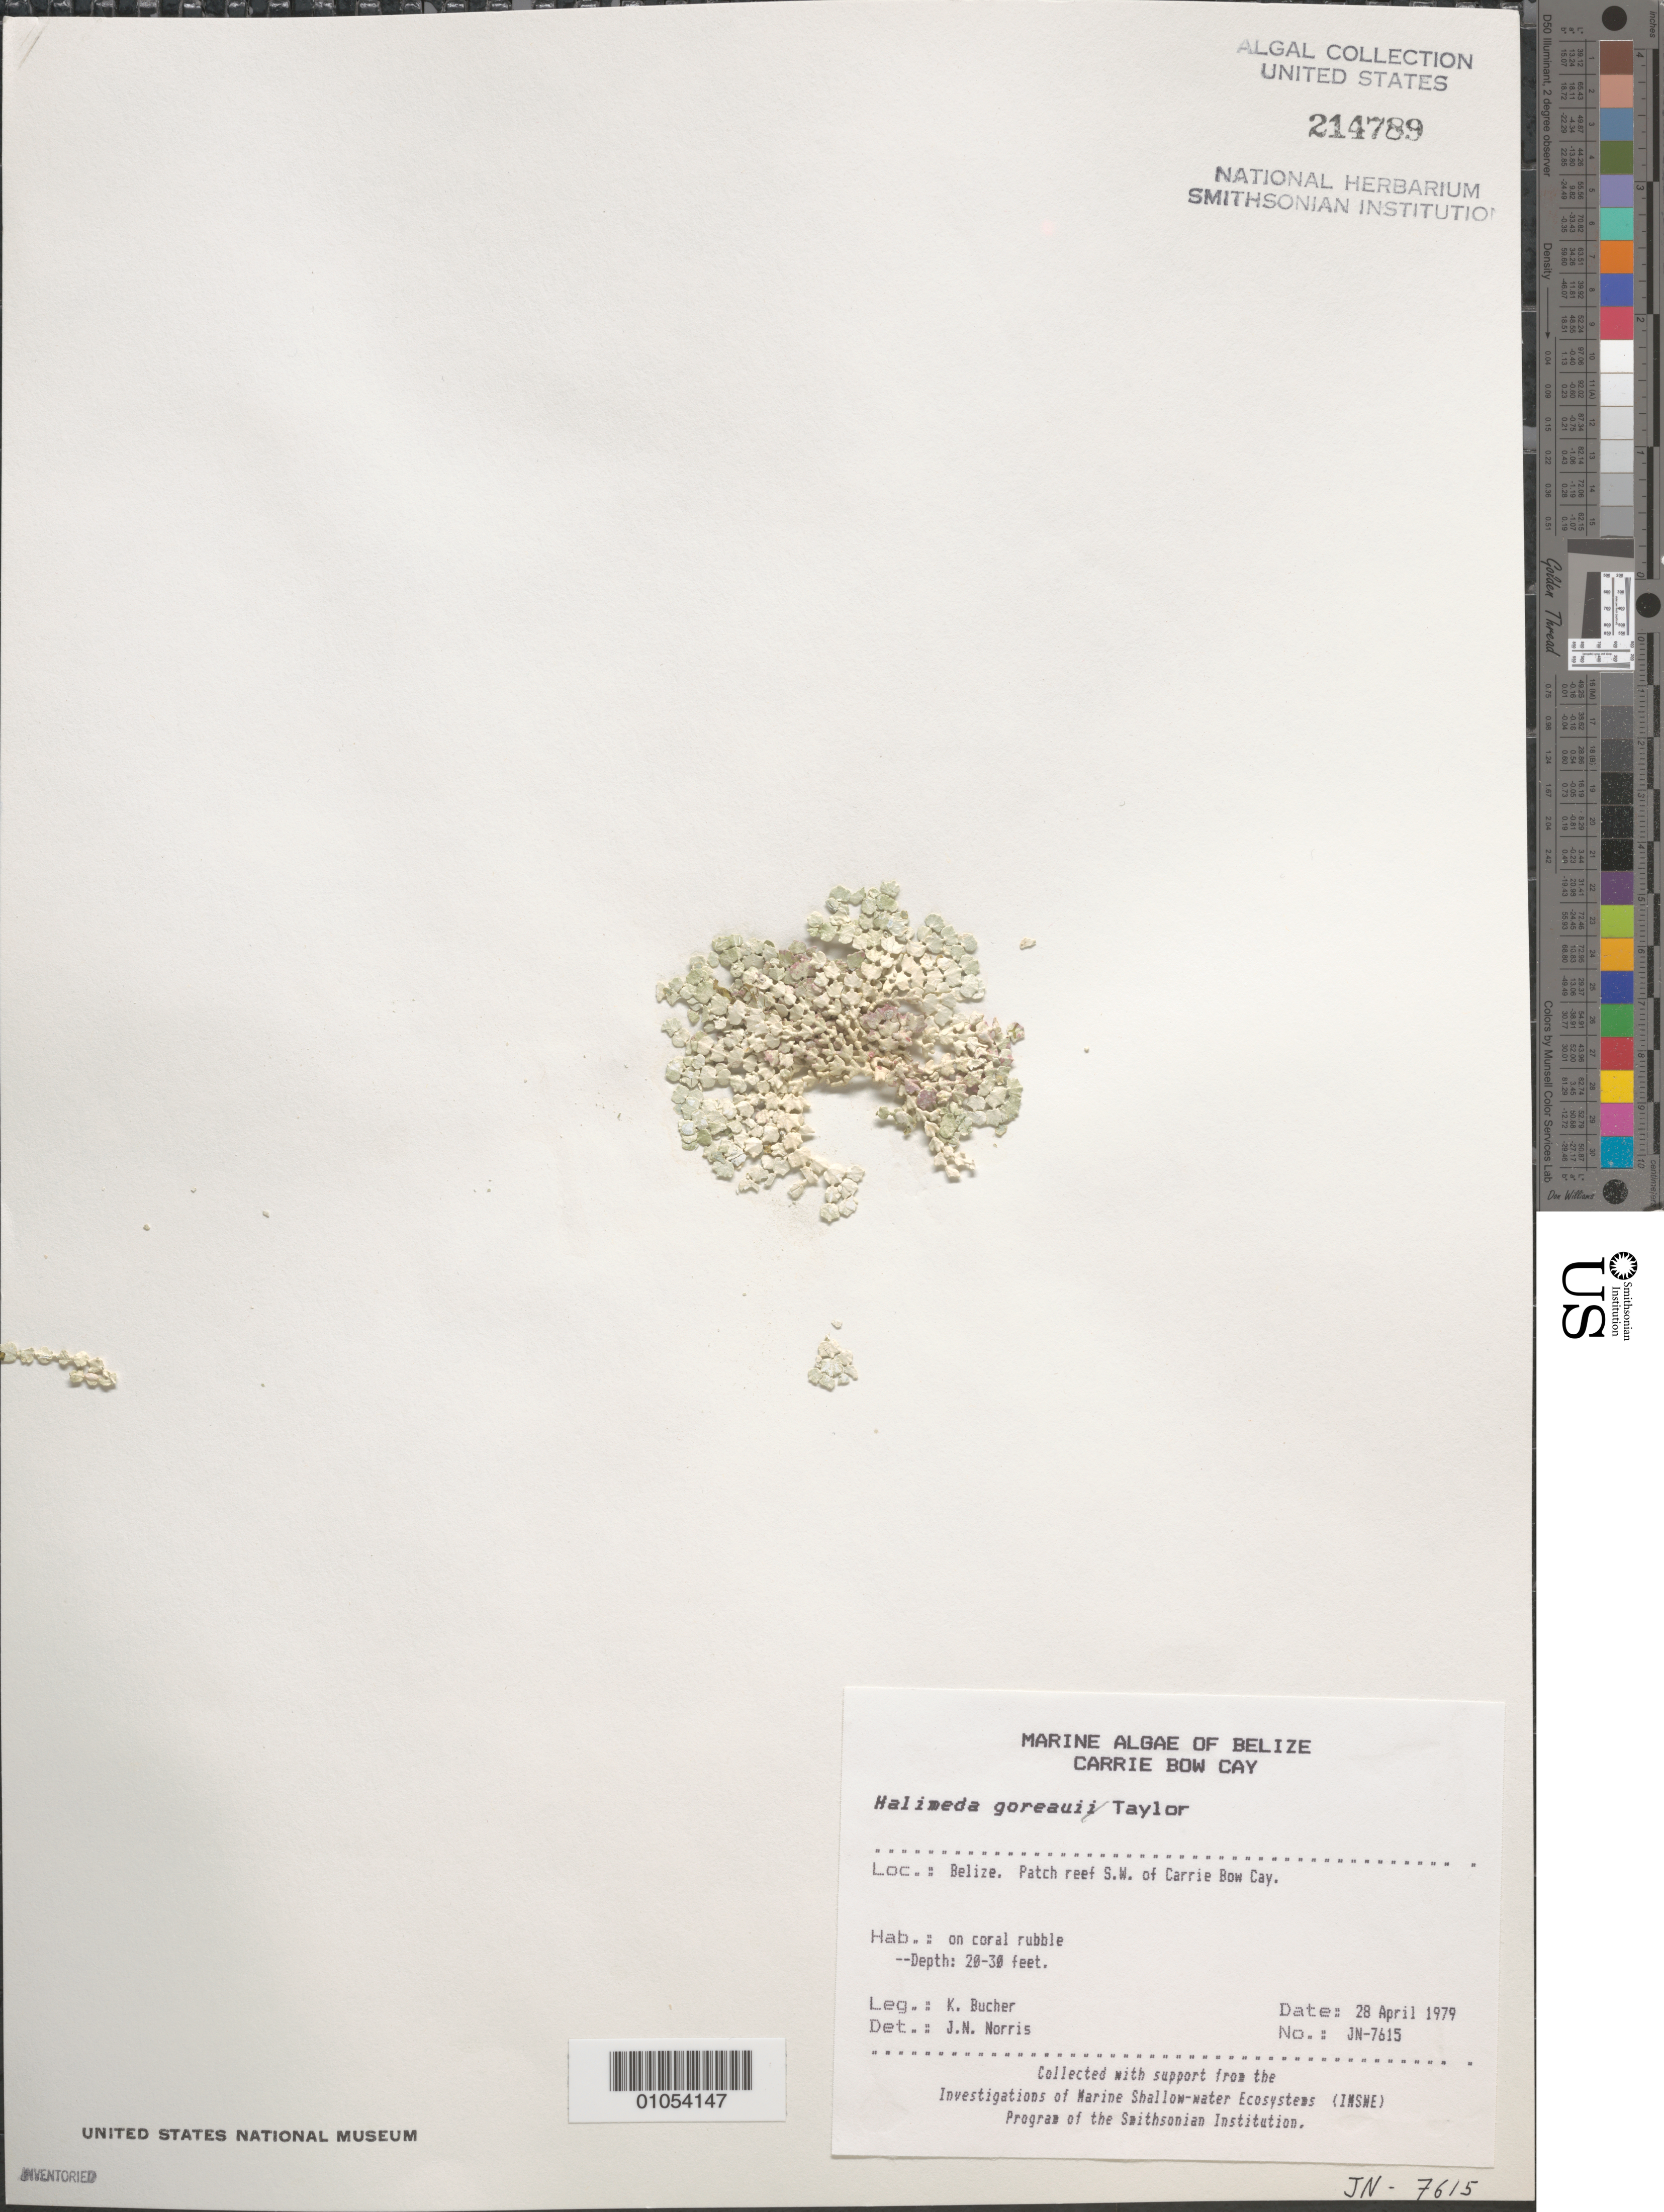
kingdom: Plantae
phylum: Chlorophyta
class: Ulvophyceae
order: Bryopsidales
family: Halimedaceae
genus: Halimeda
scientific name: Halimeda goreaui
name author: W.R. Taylor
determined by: Norris, James N.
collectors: K. E. Bucher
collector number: JN-7615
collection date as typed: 28 Apr 1979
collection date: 1979-04-28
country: Belize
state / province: Stann Creek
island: Carrie Bow Cay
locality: Patch reef southwest of Carrie Bow Cay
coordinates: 16 48'N, 88 05'W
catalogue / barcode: US 214789